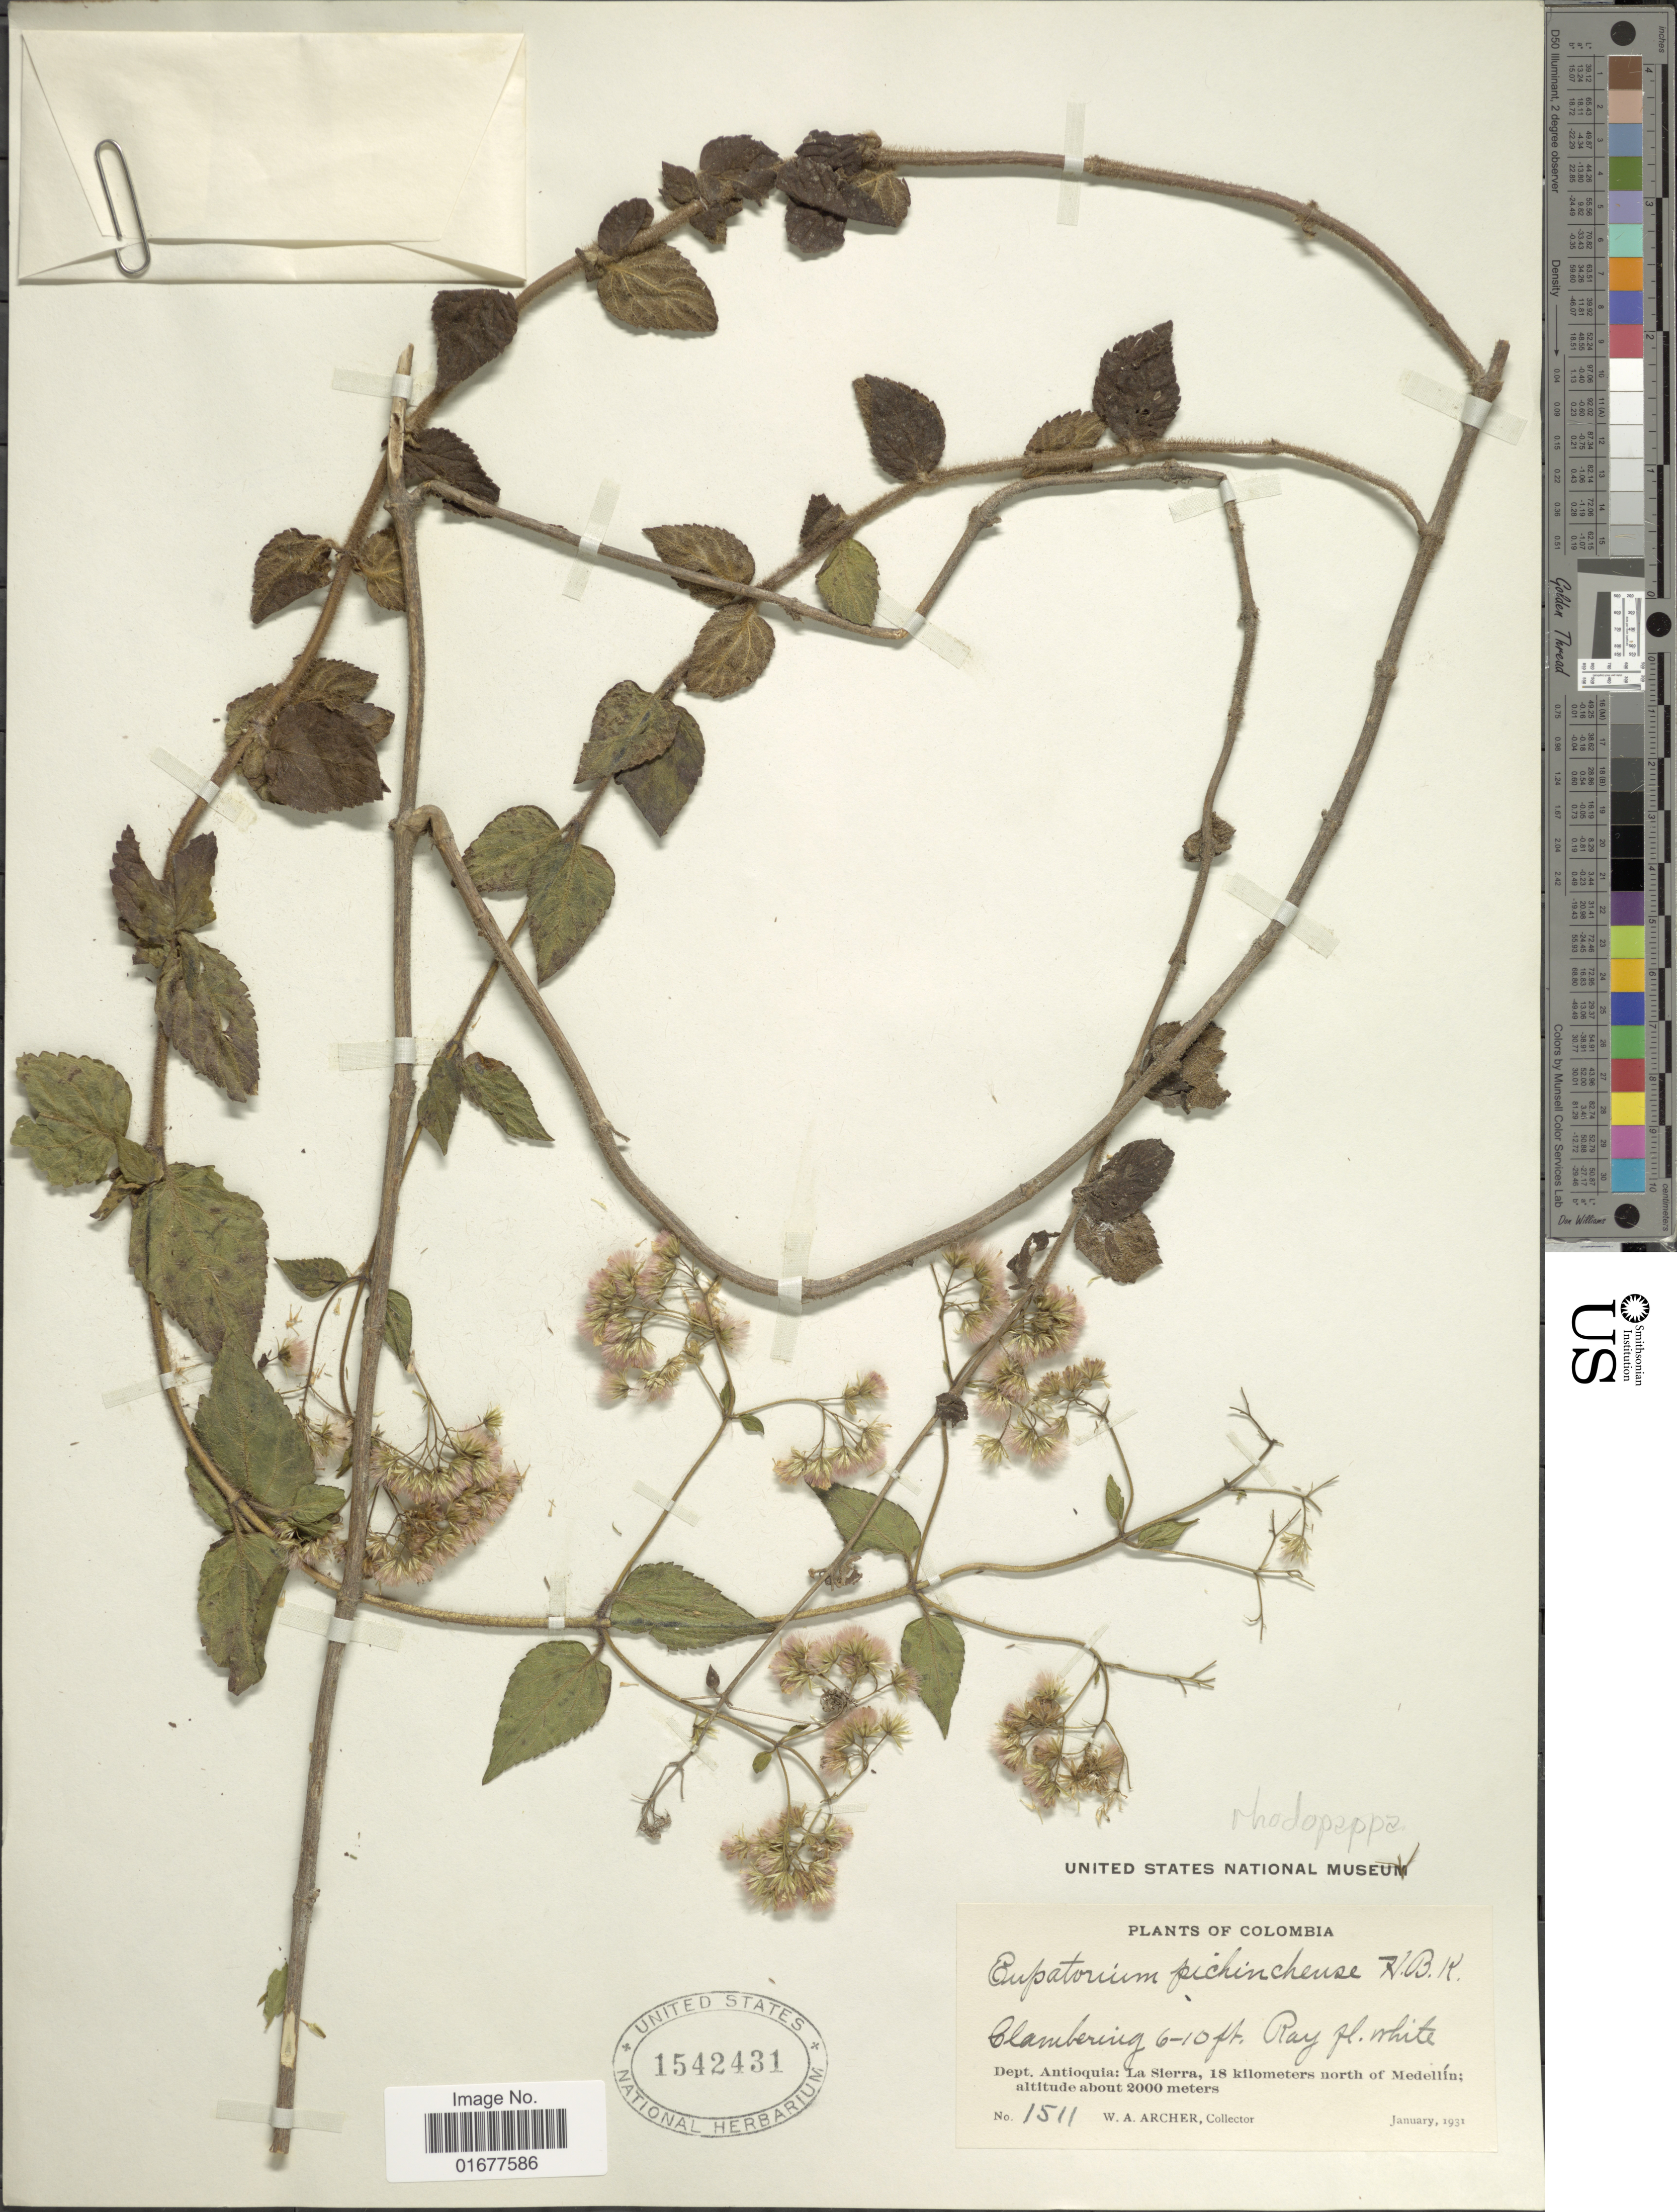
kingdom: Plantae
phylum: Tracheophyta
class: Magnoliopsida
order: Asterales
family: Asteraceae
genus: Ageratina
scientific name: Ageratina rhodopappa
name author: (B.L. Rob.) R.M. King & H. Rob.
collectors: W. A. Archer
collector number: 1511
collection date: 1931-01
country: Colombia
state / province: Antioquia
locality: La Sierra, 18 kilometers north of Medellin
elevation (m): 2000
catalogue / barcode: US 1542431